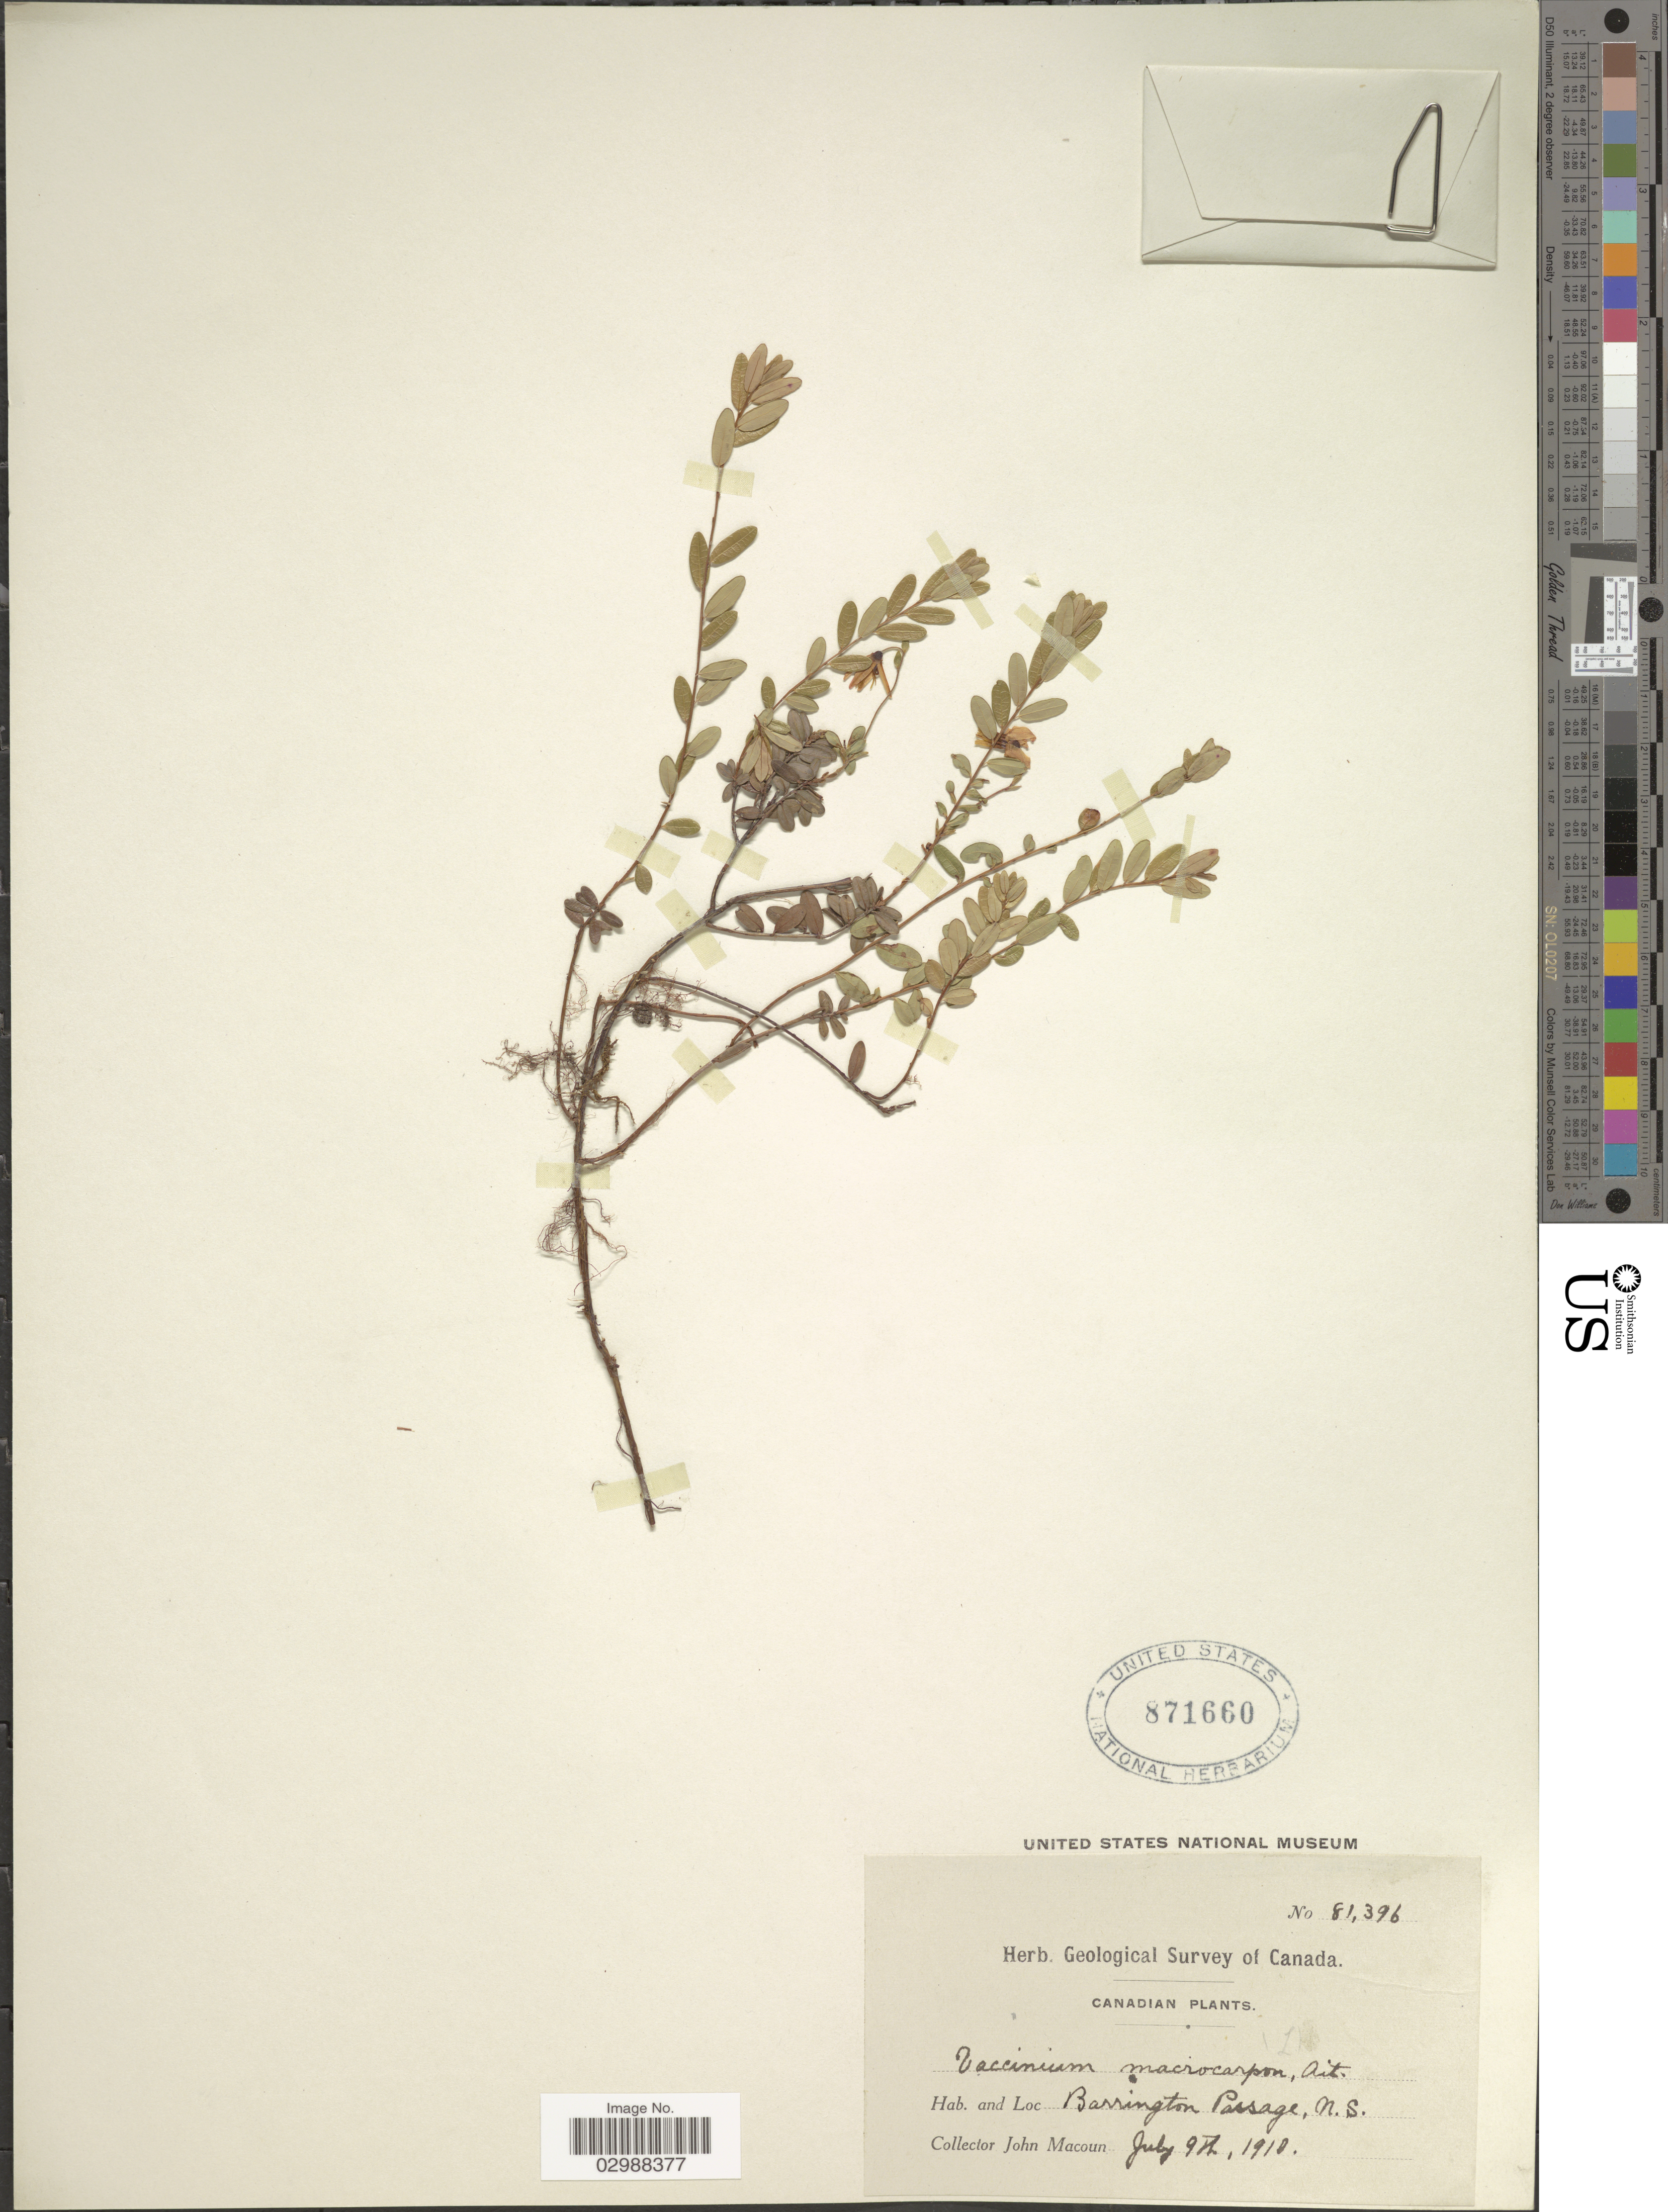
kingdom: Plantae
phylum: Tracheophyta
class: Magnoliopsida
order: Ericales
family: Ericaceae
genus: Vaccinium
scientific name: Vaccinium macrocarpon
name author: Aiton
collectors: J. Macoun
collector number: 81396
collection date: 1910-07-27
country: Canada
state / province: Nova Scotia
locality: Barrington Passage.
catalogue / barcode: US 871660